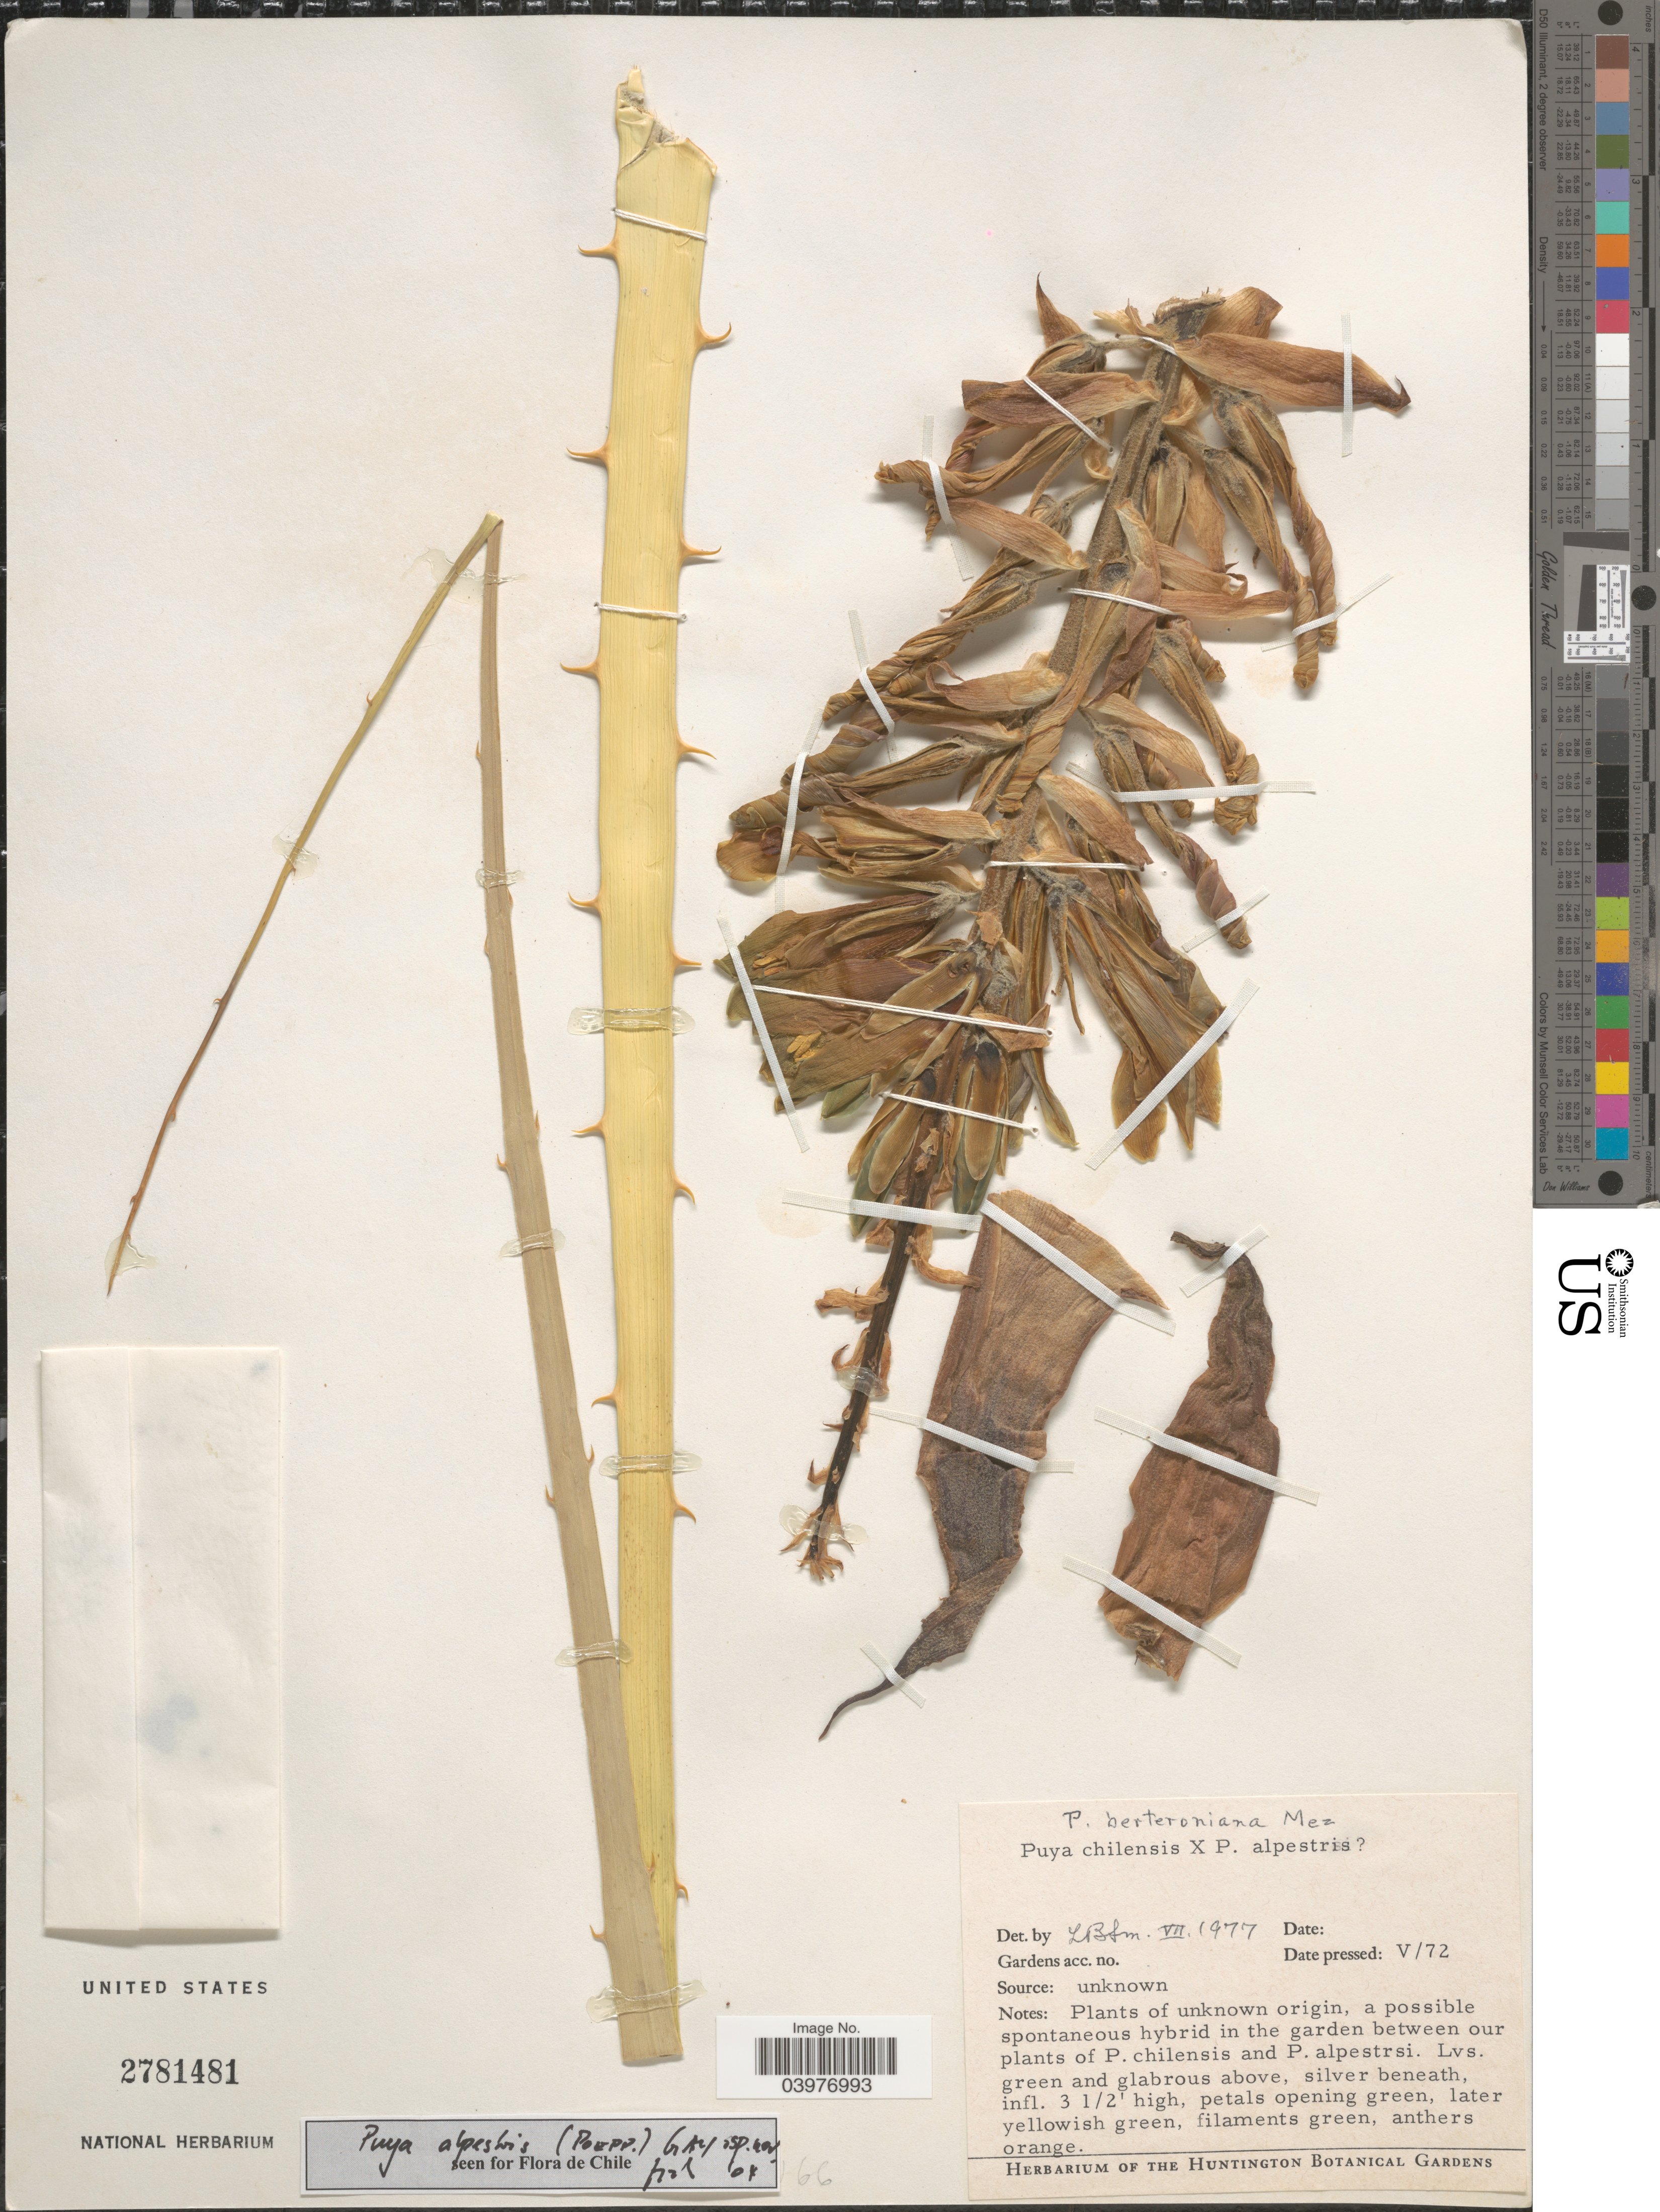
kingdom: Plantae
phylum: Tracheophyta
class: Liliopsida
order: Poales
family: Bromeliaceae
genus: Puya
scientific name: Puya alpestris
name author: (Poepp.) Gay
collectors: ex herb. Huntington Bot. Gard.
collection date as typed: Transcribed d/m/y: /5/72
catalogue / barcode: US 2781481